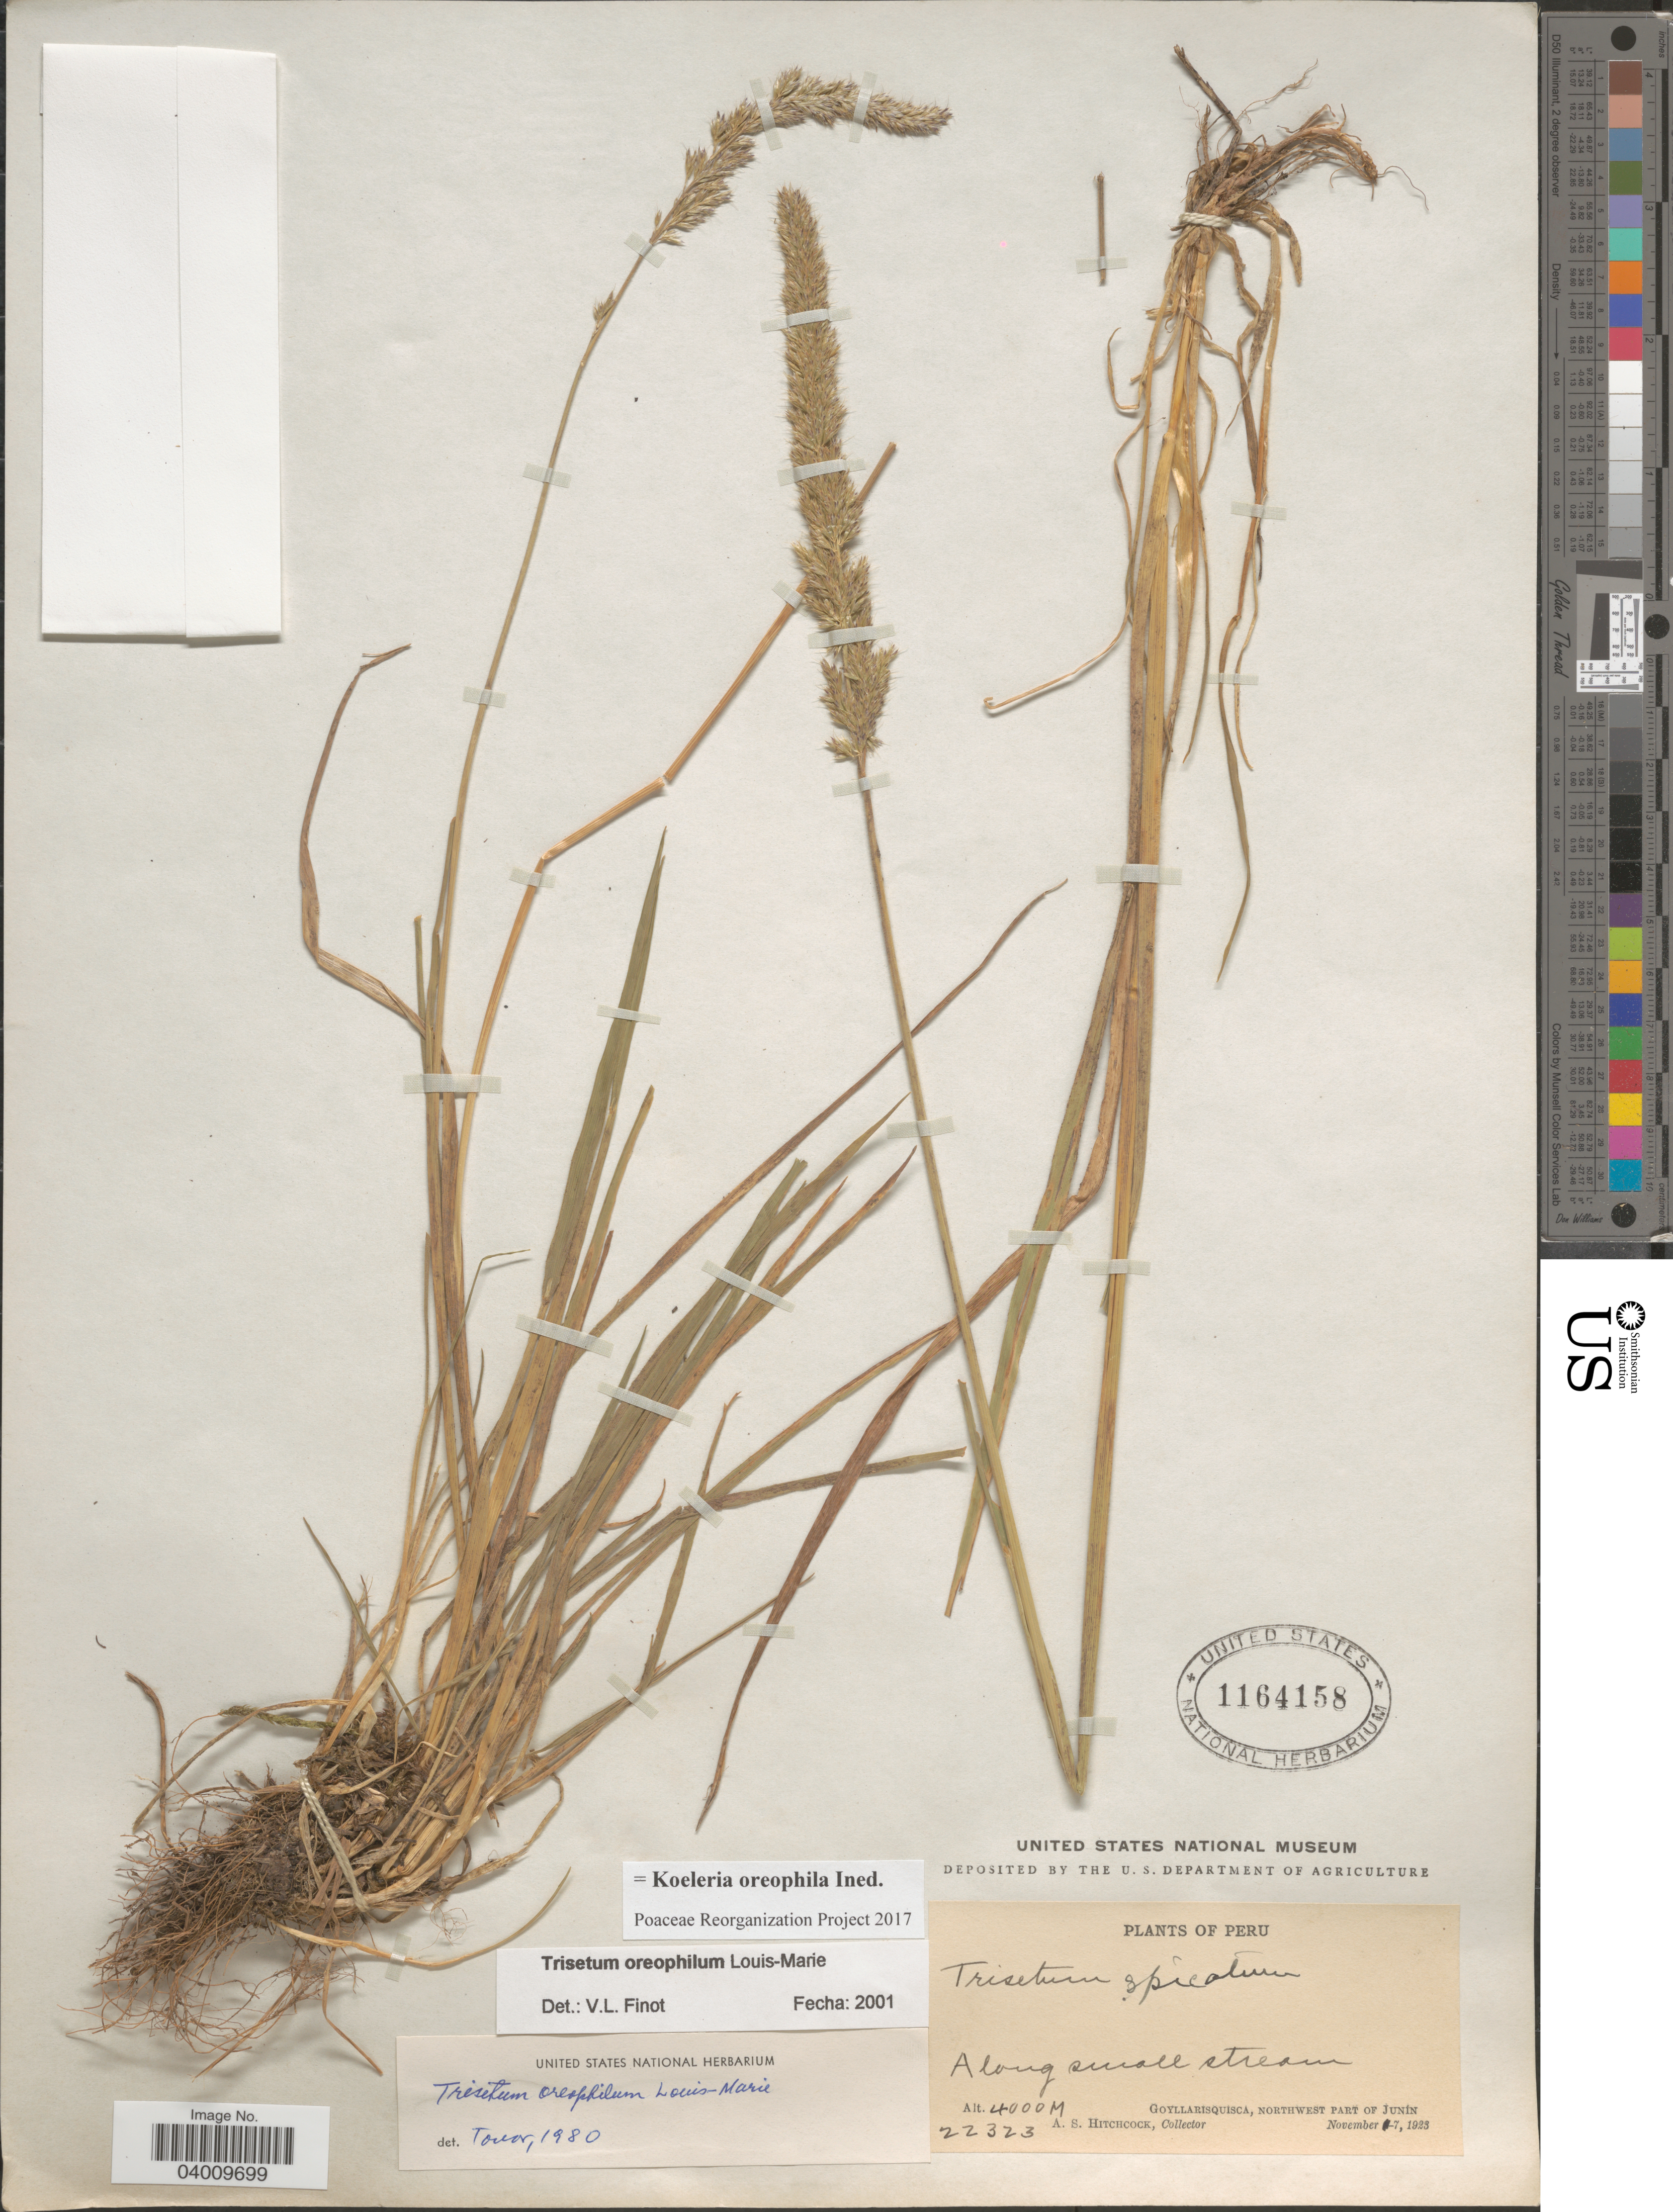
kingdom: Plantae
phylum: Tracheophyta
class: Liliopsida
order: Poales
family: Poaceae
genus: Koeleria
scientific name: Koeleria oreophila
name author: (Louis-Marie) Barberá et al.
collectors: A. S. Hitchcock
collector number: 22323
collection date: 1923-11-07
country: Peru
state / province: Junín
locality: Goyllarisquisca, Northwest part of Junín.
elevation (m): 4000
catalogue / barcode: US 1164158